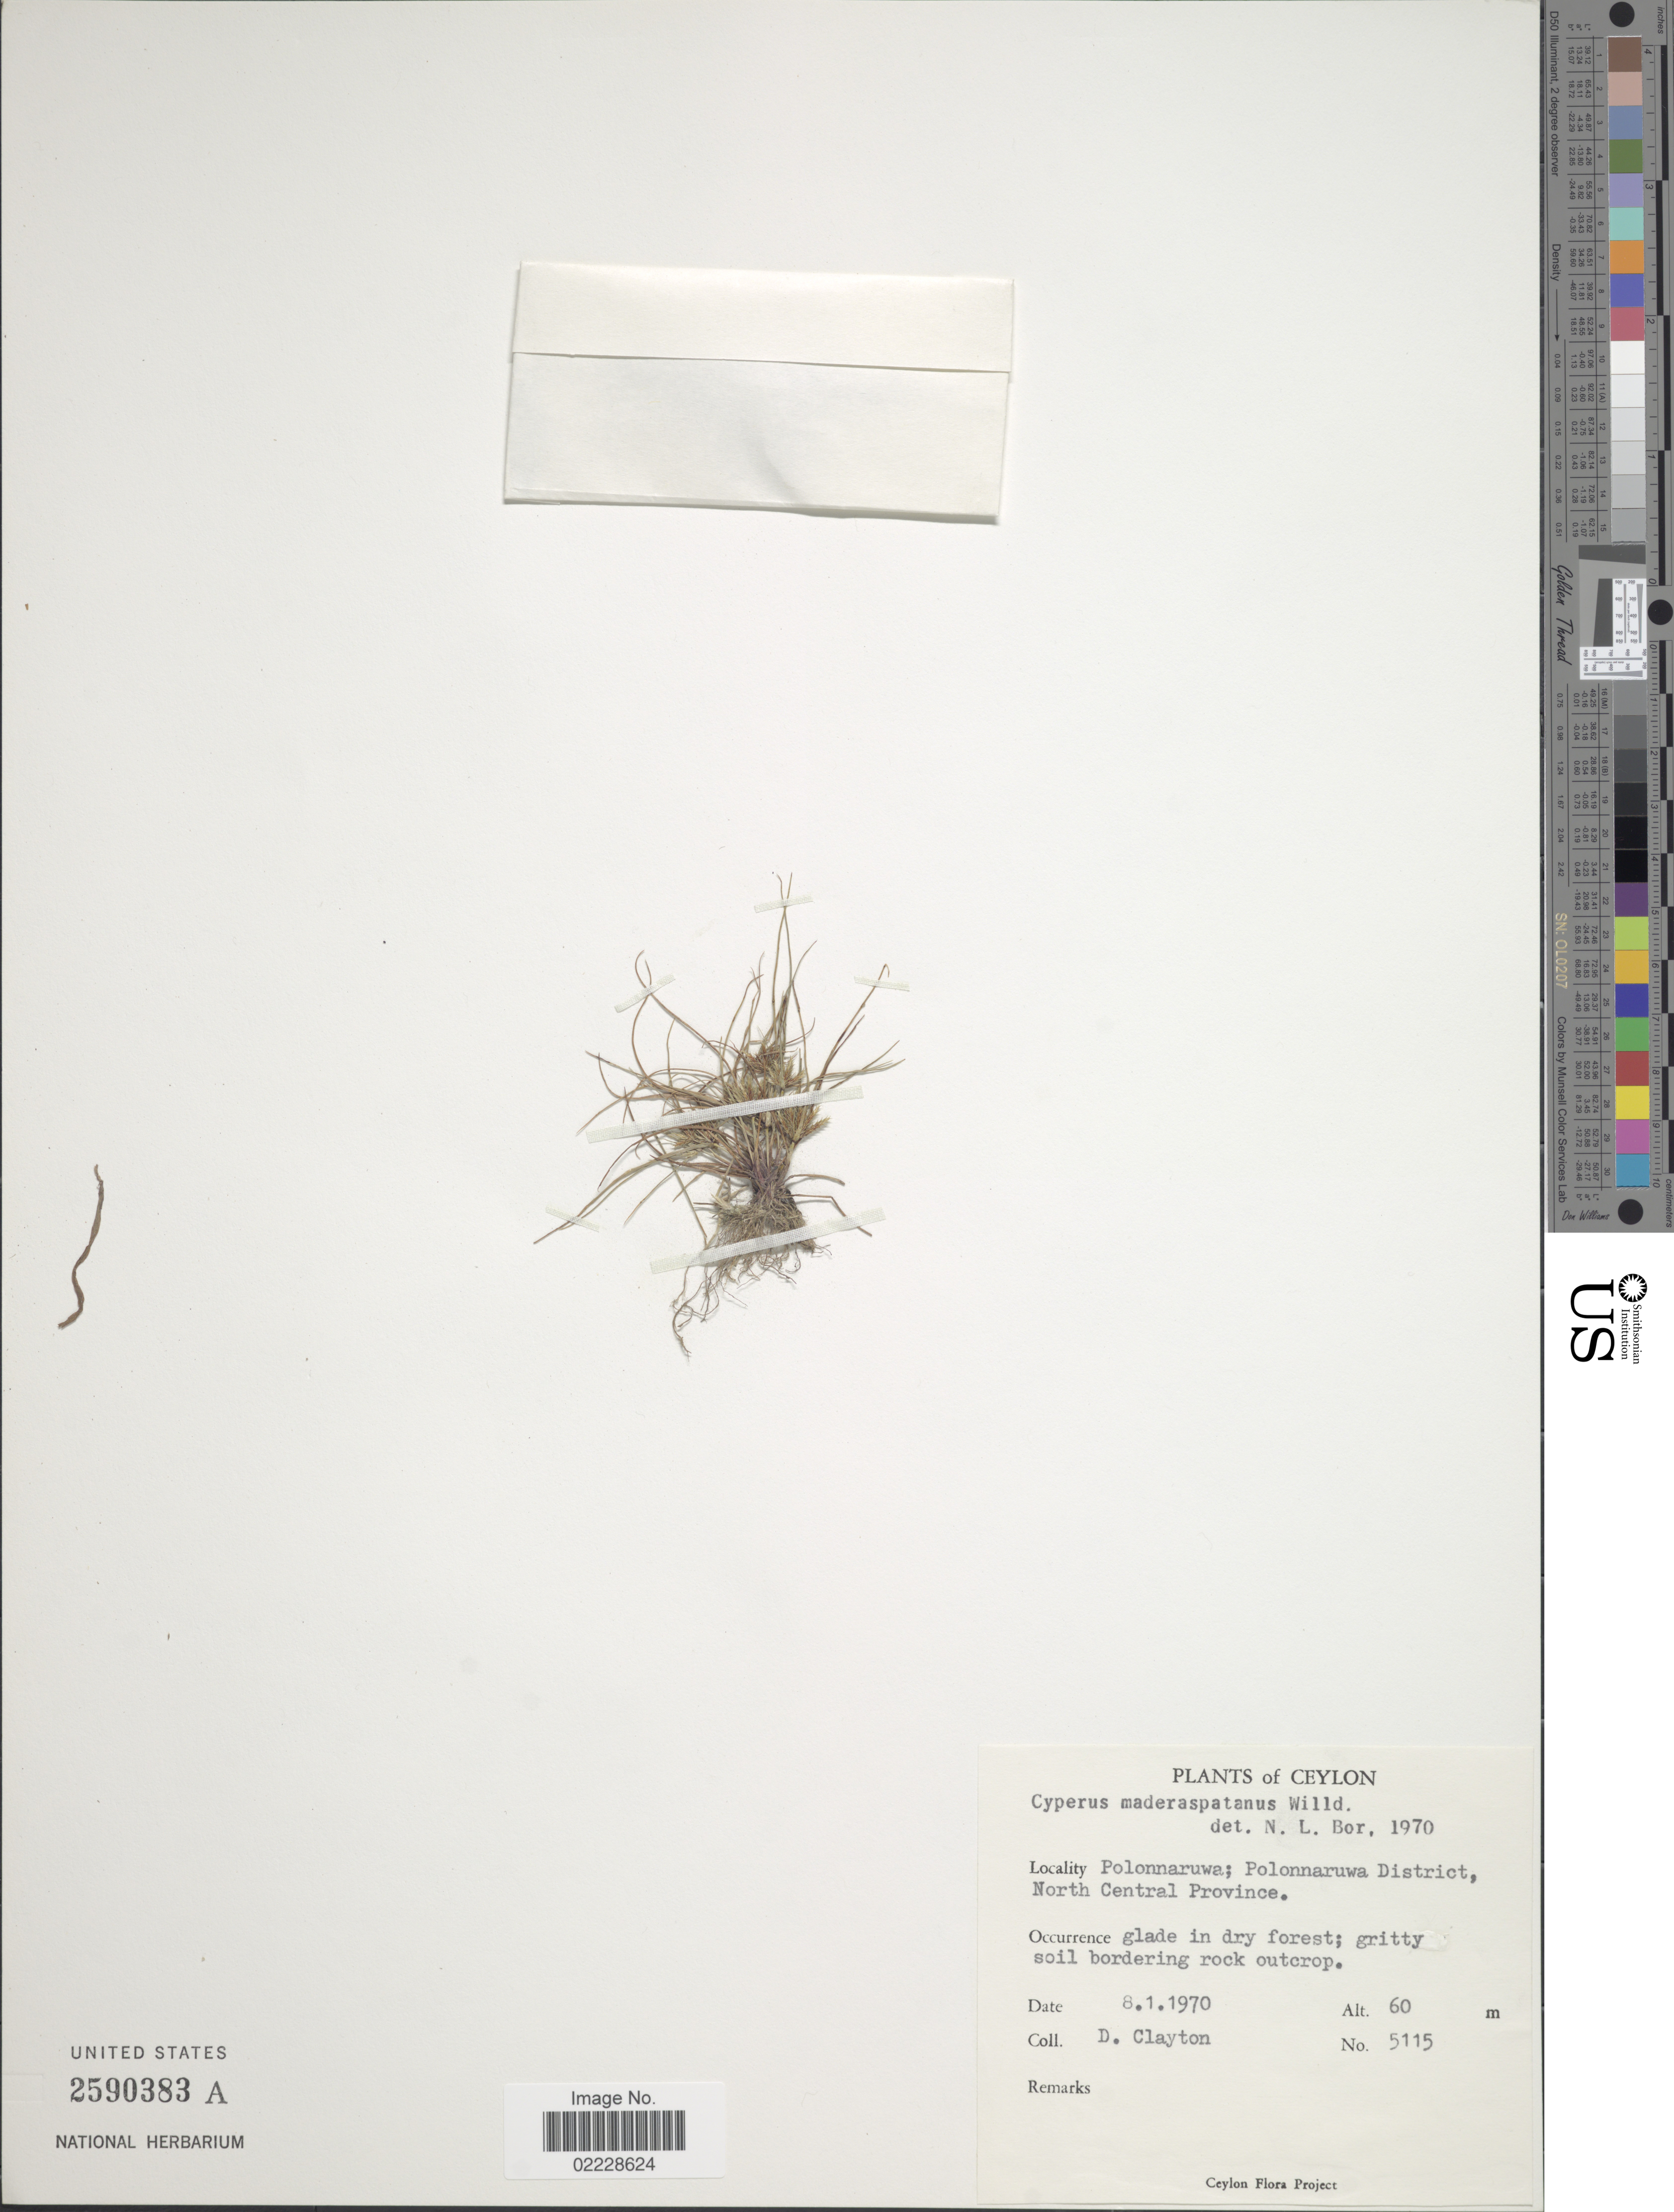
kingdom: Plantae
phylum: Tracheophyta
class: Liliopsida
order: Poales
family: Cyperaceae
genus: Cyperus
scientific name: Cyperus maderaspatanus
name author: Willd.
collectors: D. Clayton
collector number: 5115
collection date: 1970-01-08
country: Sri Lanka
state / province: North Central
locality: Ceylon, Polonnaruwa; Polonnaruwa District North Central Province.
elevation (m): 60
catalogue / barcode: US 2590383A